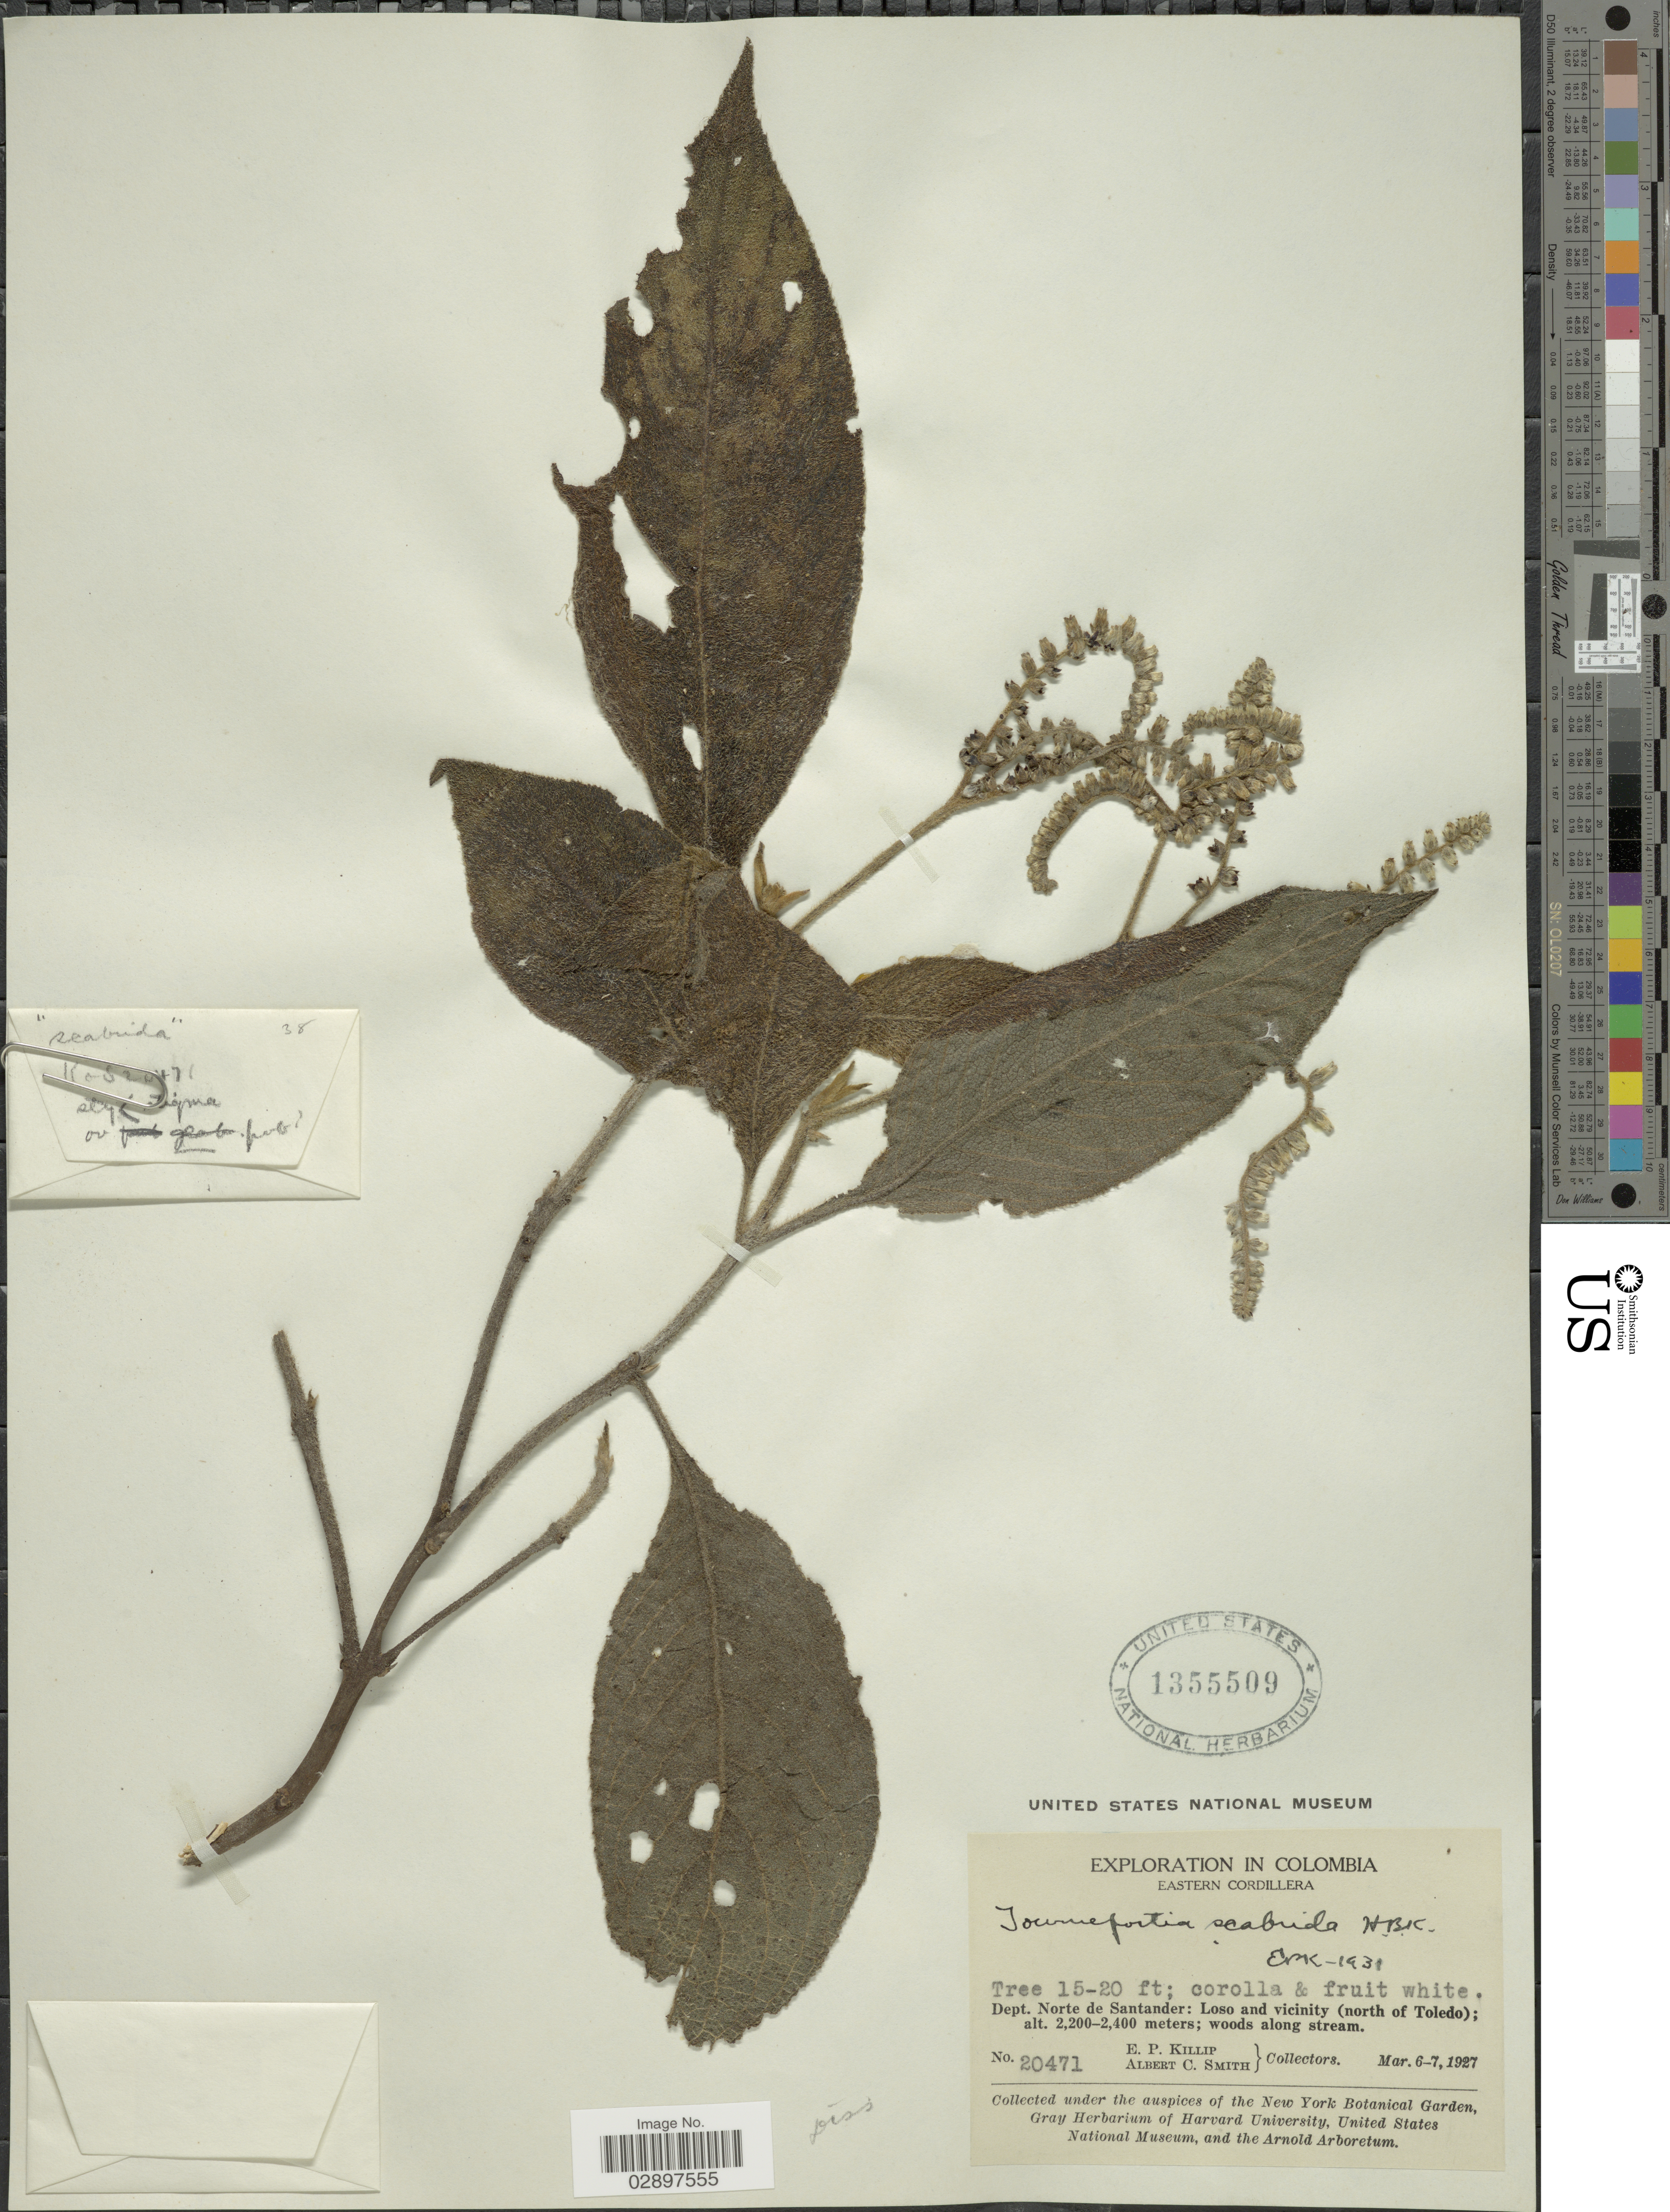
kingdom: Plantae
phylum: Tracheophyta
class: Magnoliopsida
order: Boraginales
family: Heliotropiaceae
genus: Tournefortia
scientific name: Tournefortia scabrida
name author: Kunth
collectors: E. P. Killip & A. C. Smith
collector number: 20471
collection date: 1927-03-06/1927-03-07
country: Colombia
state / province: Norte de Santander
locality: Eastern Cordillera. Dept. Norte de Santander: Loso and vicinity (north of Toledo).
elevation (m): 2200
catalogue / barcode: US 1355509